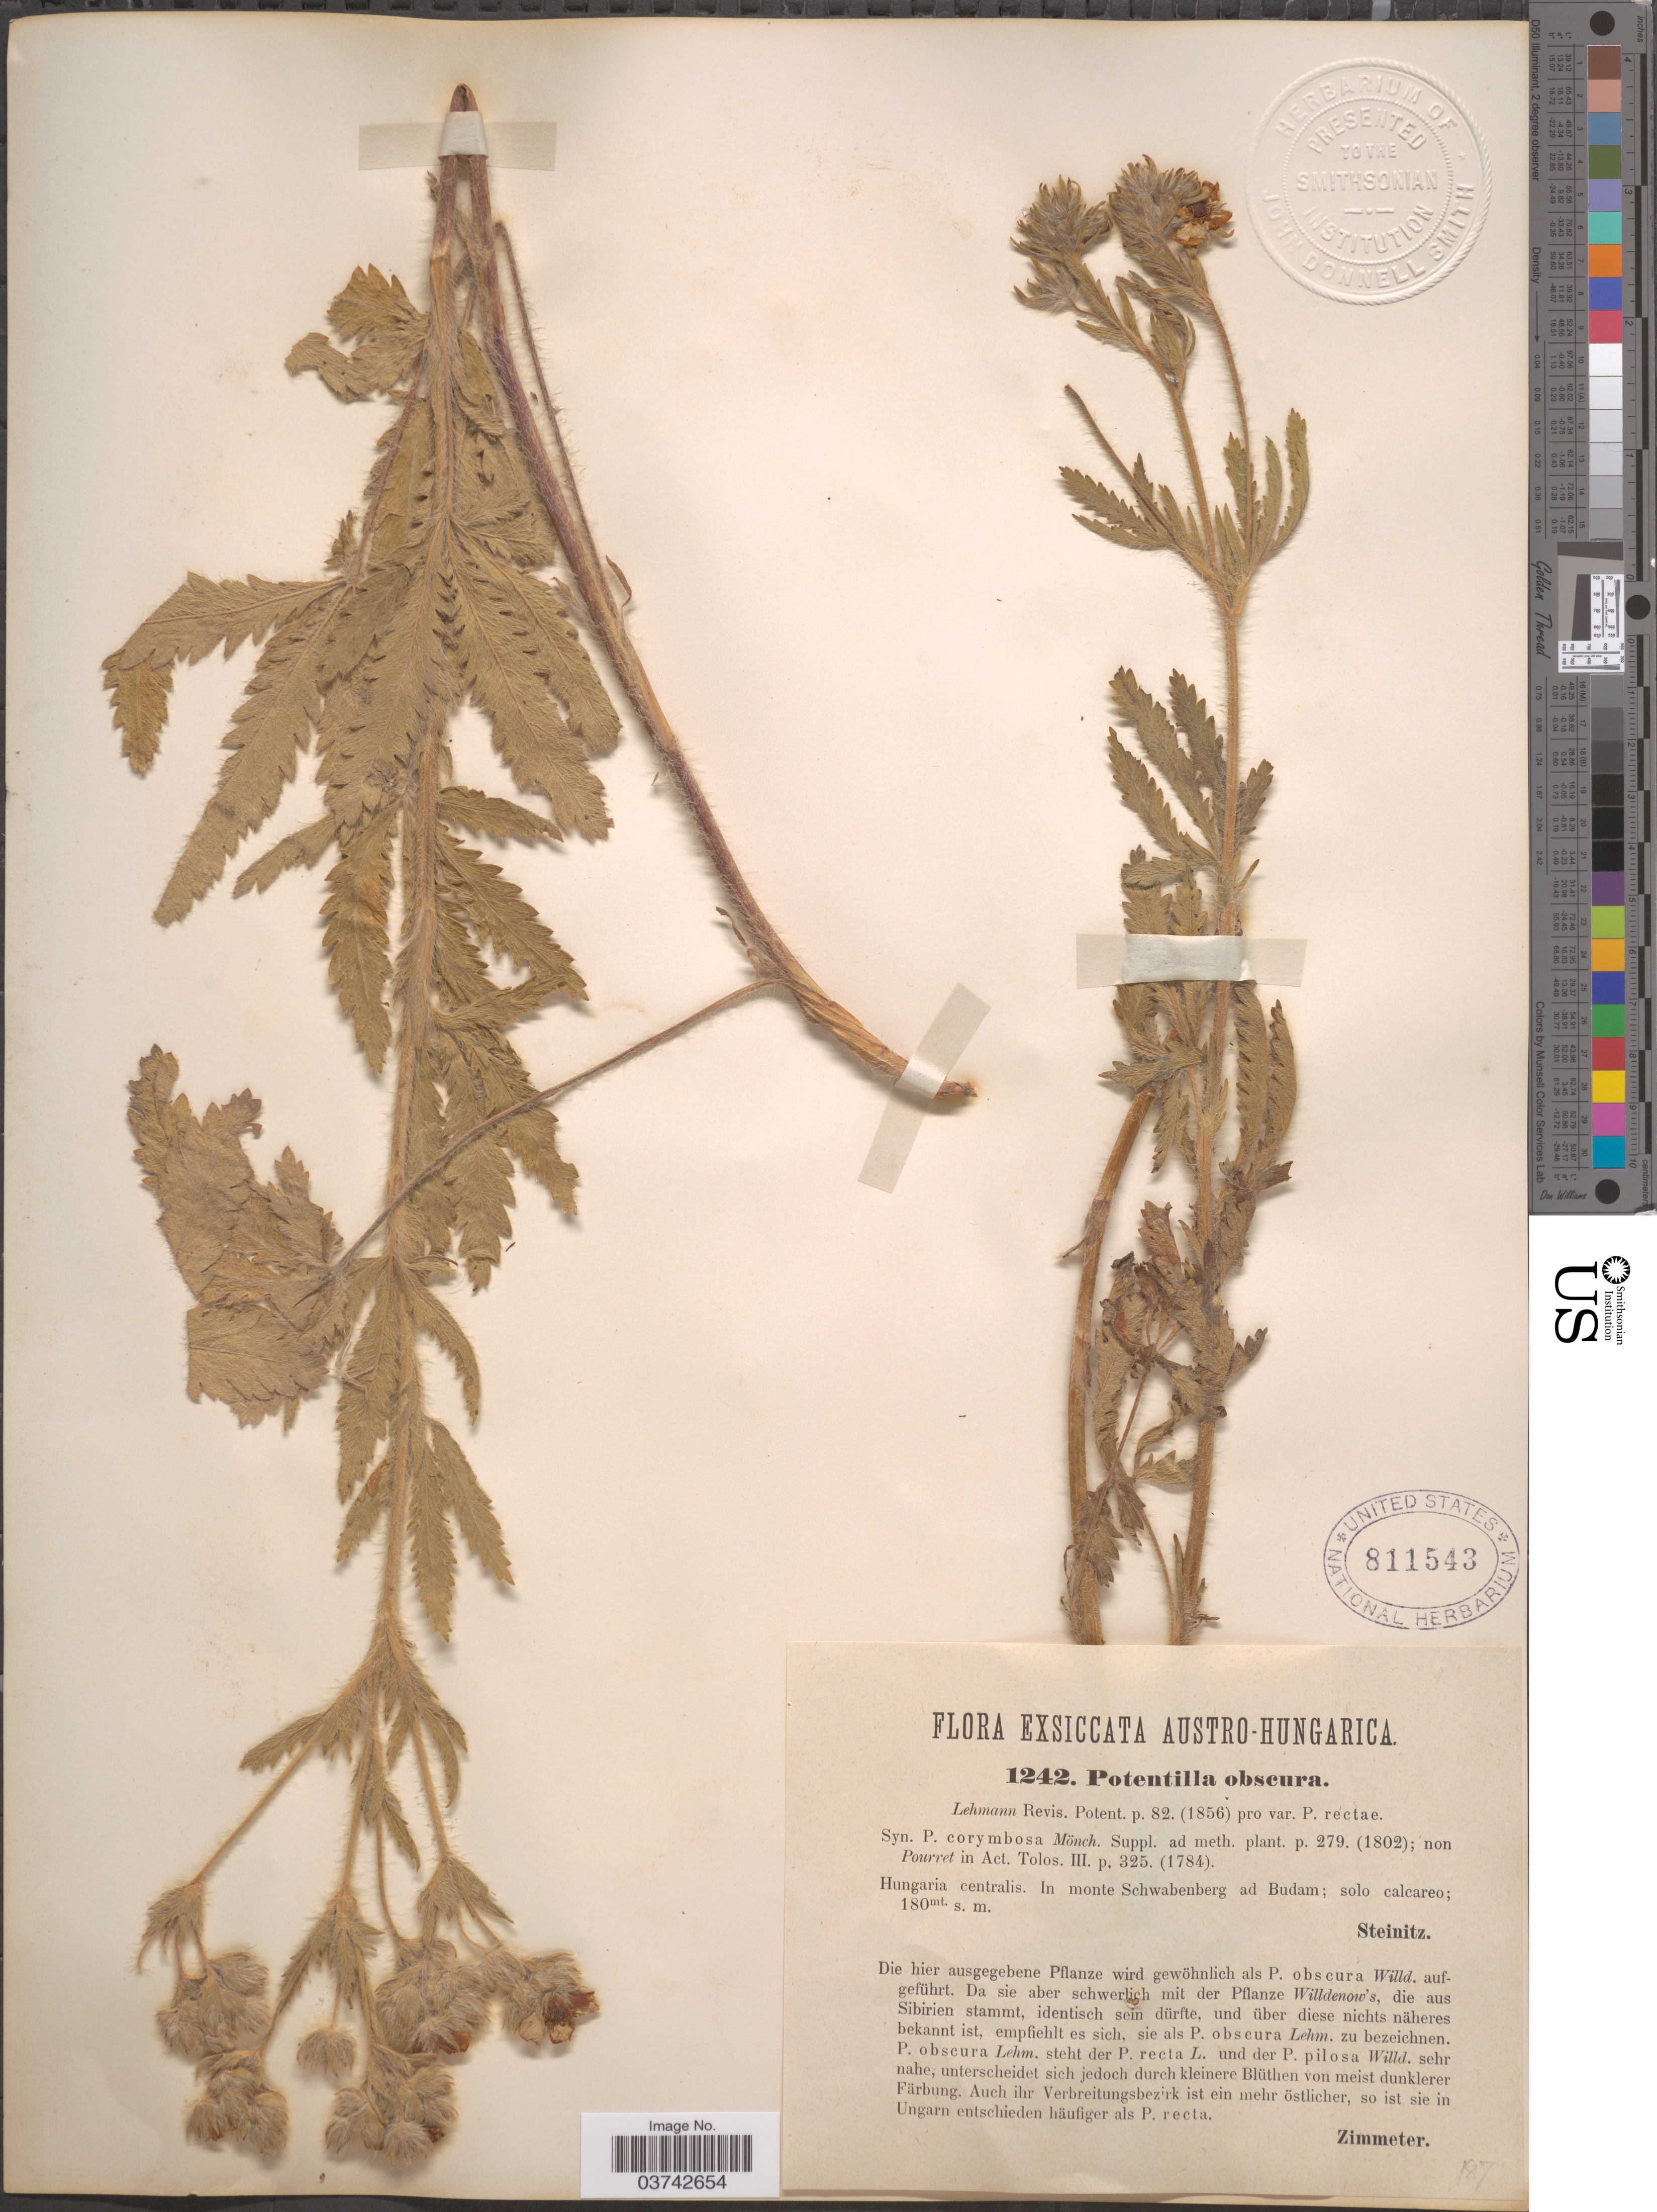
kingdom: Plantae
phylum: Tracheophyta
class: Magnoliopsida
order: Rosales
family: Rosaceae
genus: Potentilla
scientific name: Potentilla obscura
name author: Willd.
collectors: -. Steinitz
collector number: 1242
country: Hungary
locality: Austro-Hungarica. Hungaria centralis. In monte Schwabenberg ad Budam.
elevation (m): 180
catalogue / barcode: US 811543